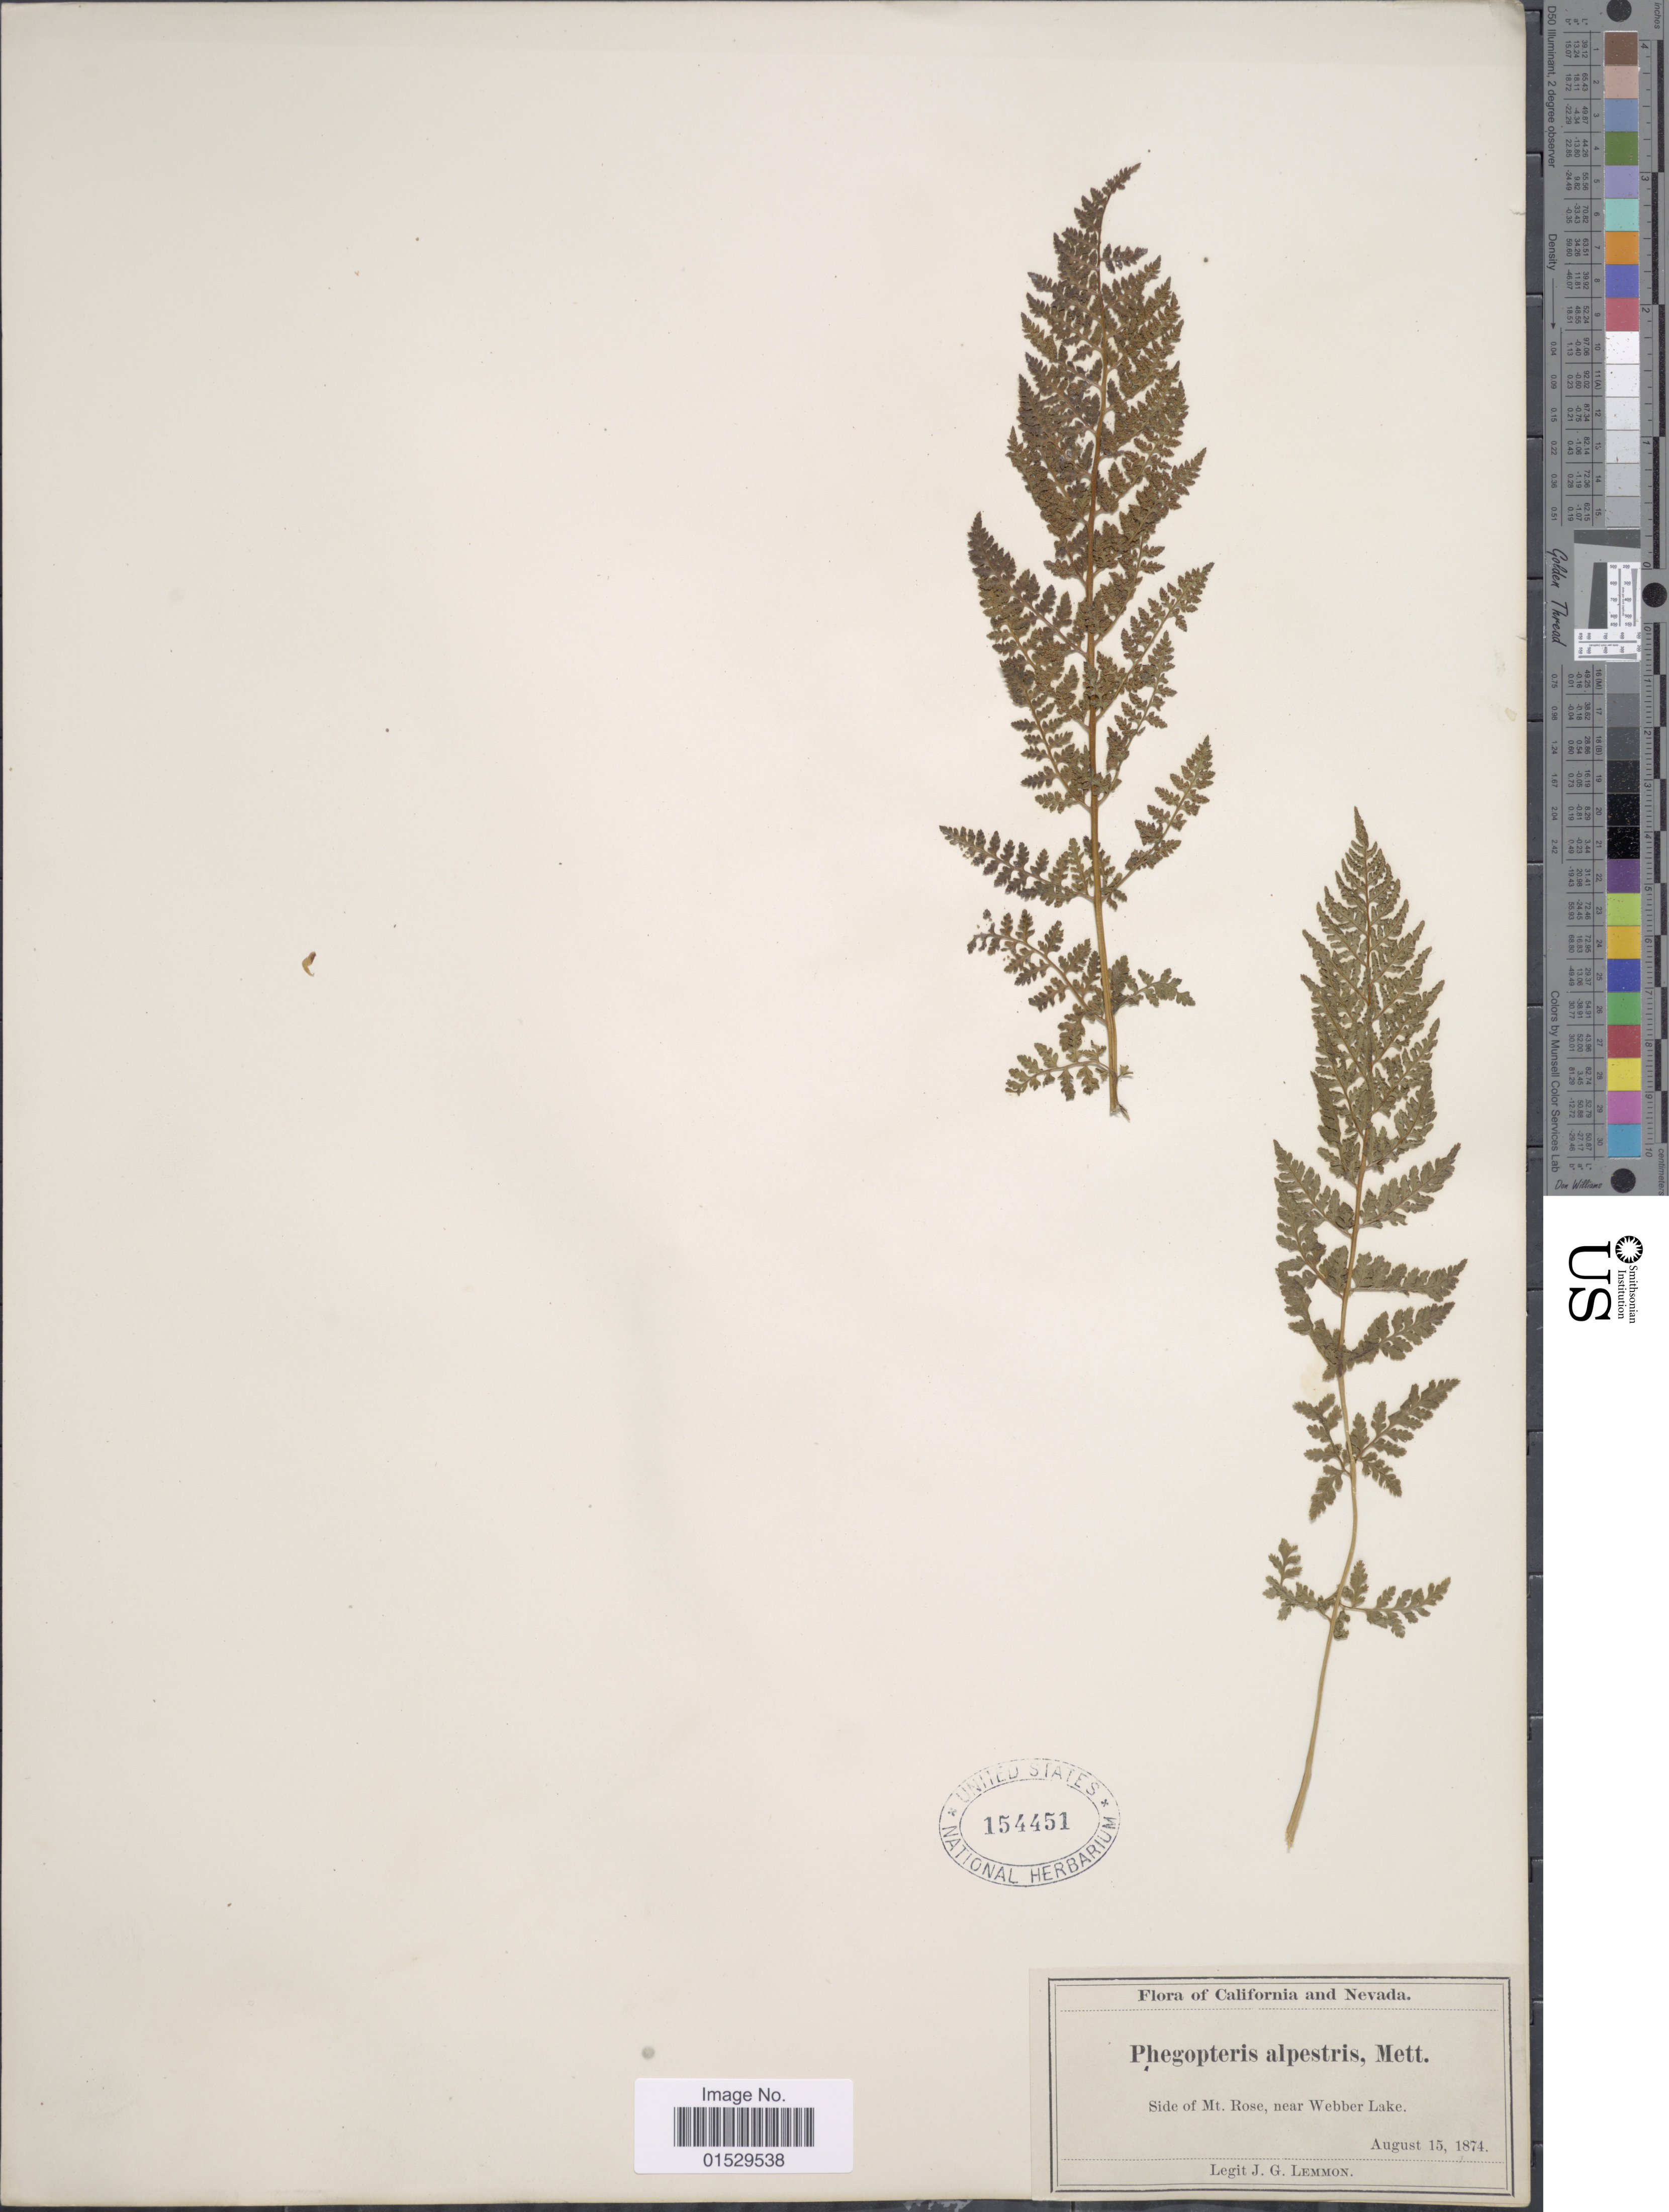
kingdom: Plantae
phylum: Tracheophyta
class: Polypodiopsida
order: Polypodiales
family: Athyriaceae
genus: Athyrium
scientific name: Athyrium distentifolilum subsp. americanum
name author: (Butters) Hultén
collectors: J. Lemmon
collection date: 1874-08-15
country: United States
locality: California and Nevada, side of Mt. Rose, near Webber Lake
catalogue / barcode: US 154451